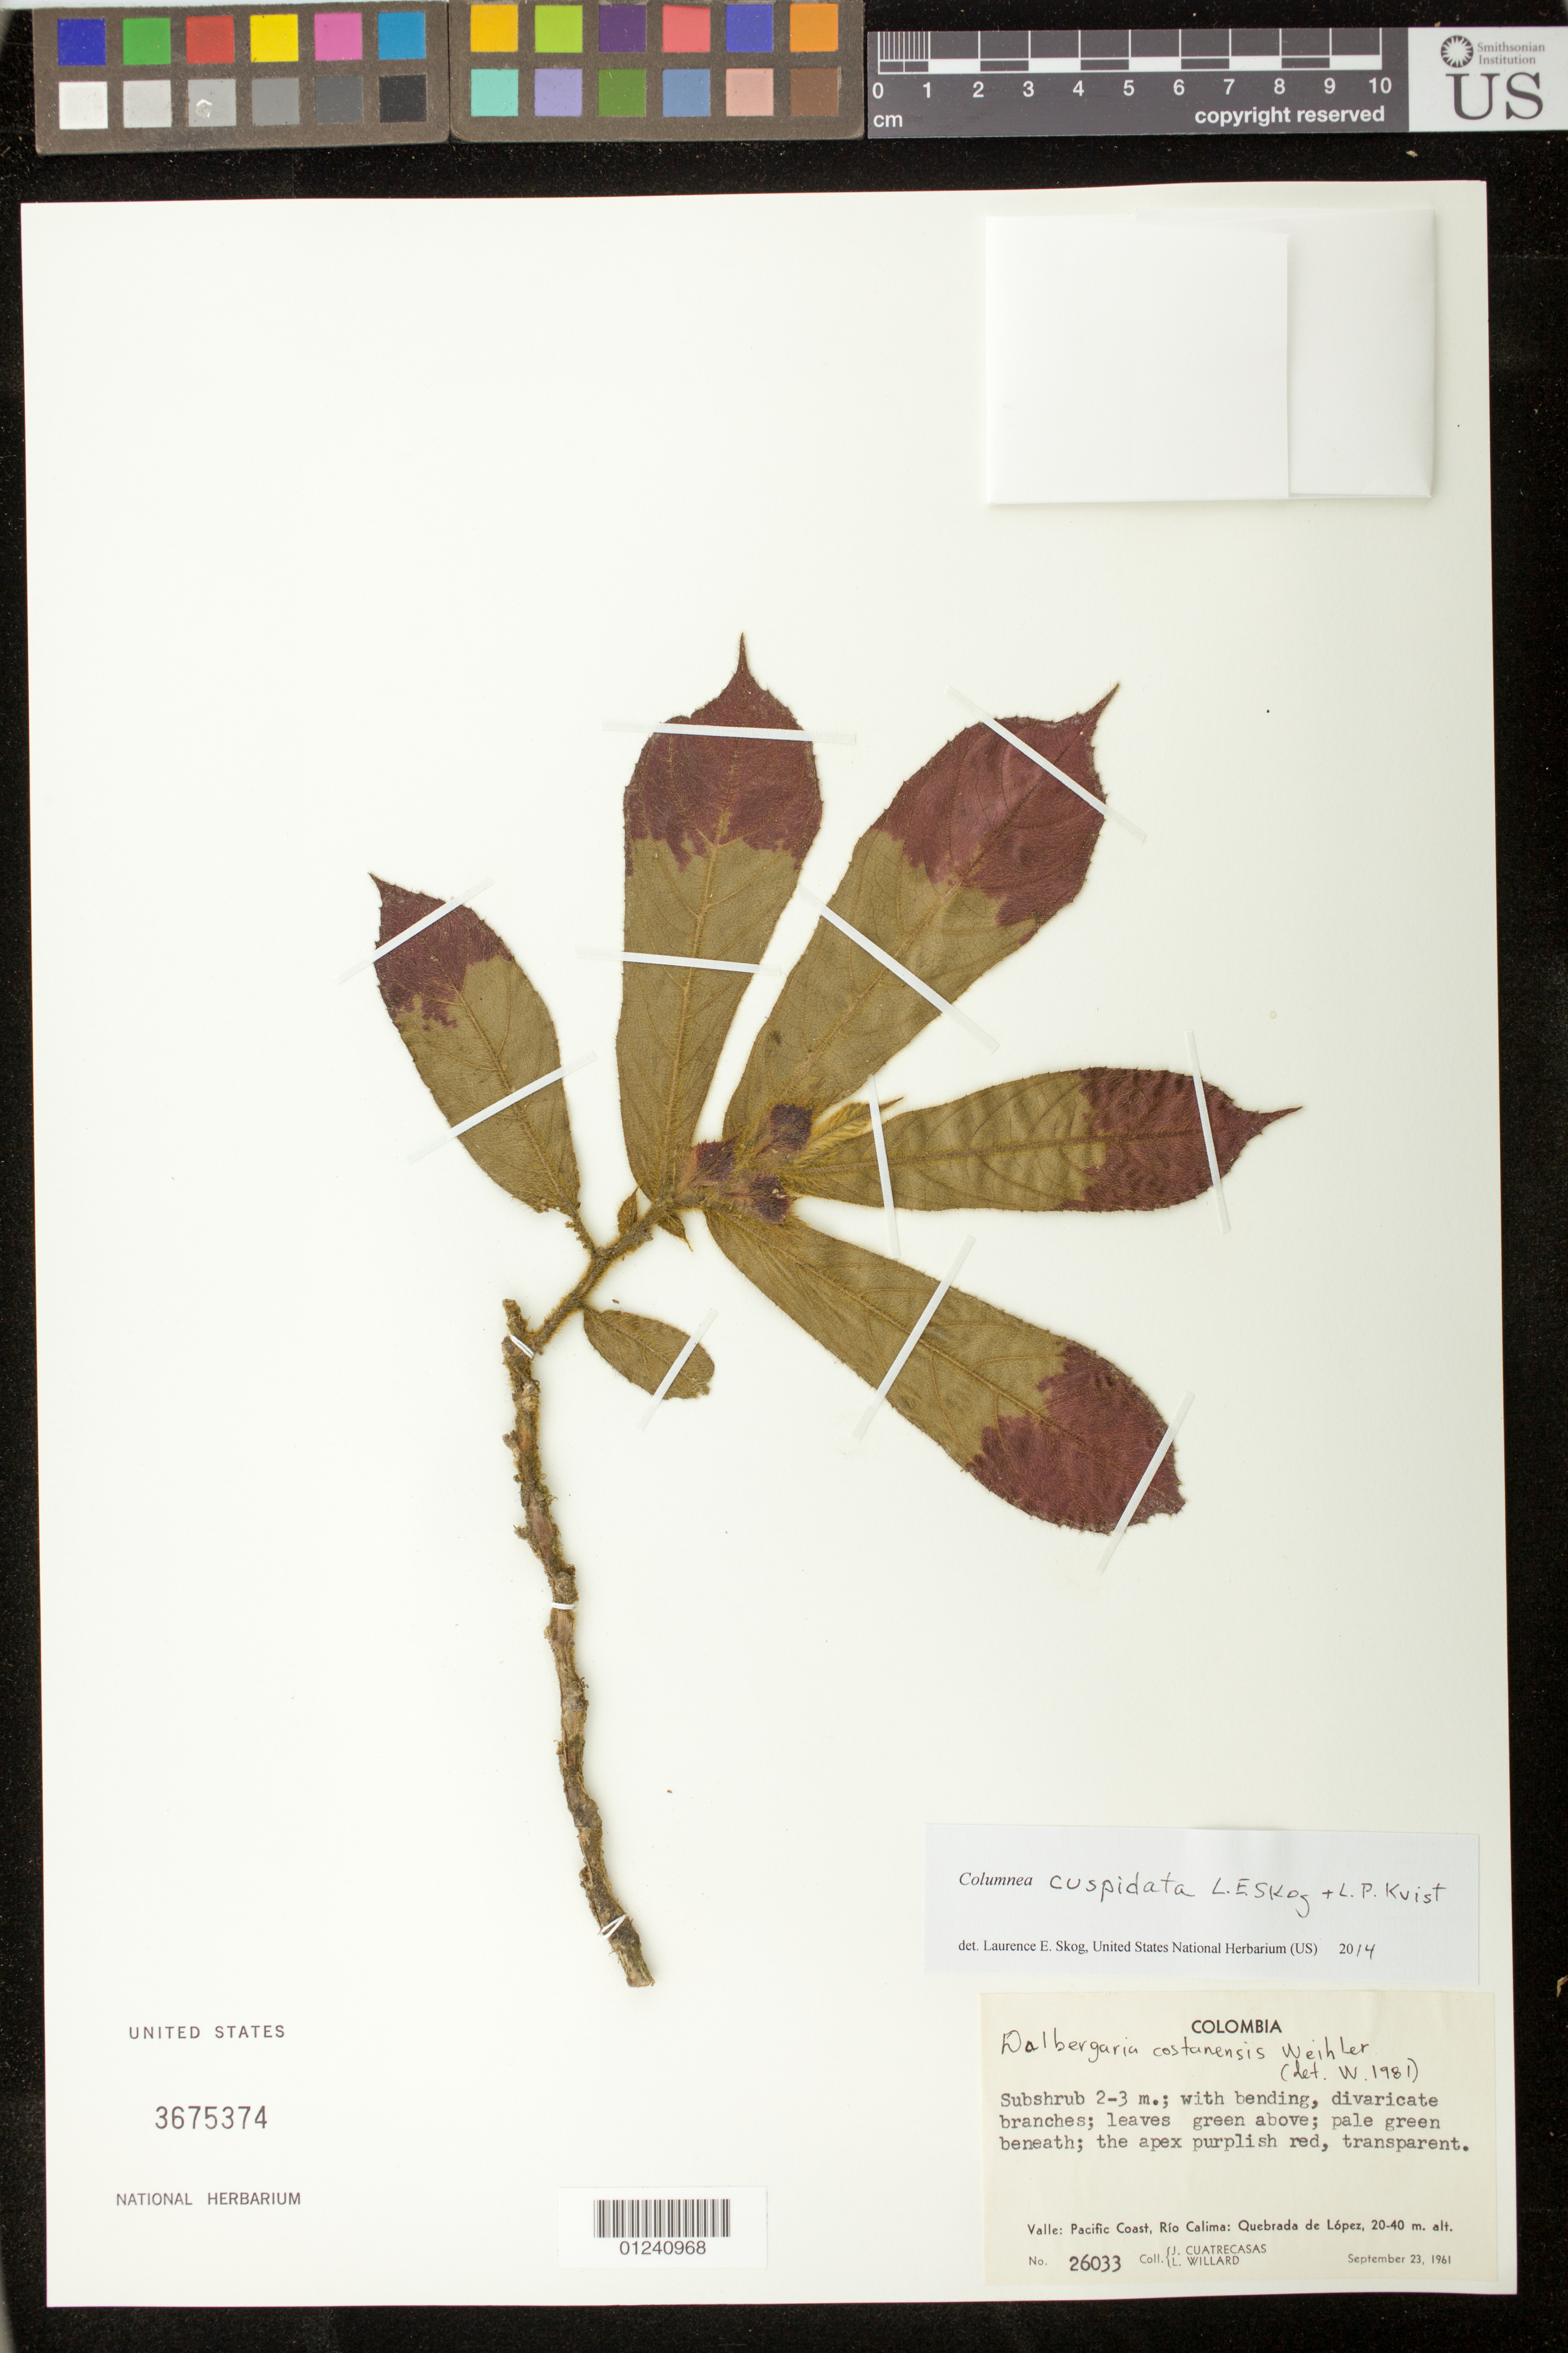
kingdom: Plantae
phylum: Tracheophyta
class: Magnoliopsida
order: Lamiales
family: Gesneriaceae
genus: Columnea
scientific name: Columnea cuspidata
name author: L.E. Skog & L.P. Kvist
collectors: J. Cuatrecasas & L. Willard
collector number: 26033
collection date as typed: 23 Sep 1961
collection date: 1961-09-23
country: Colombia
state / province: Valle del Cauca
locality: Quebrada de Lopez, Rio Calima, Pacific Coast.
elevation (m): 20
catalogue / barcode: US 3675374